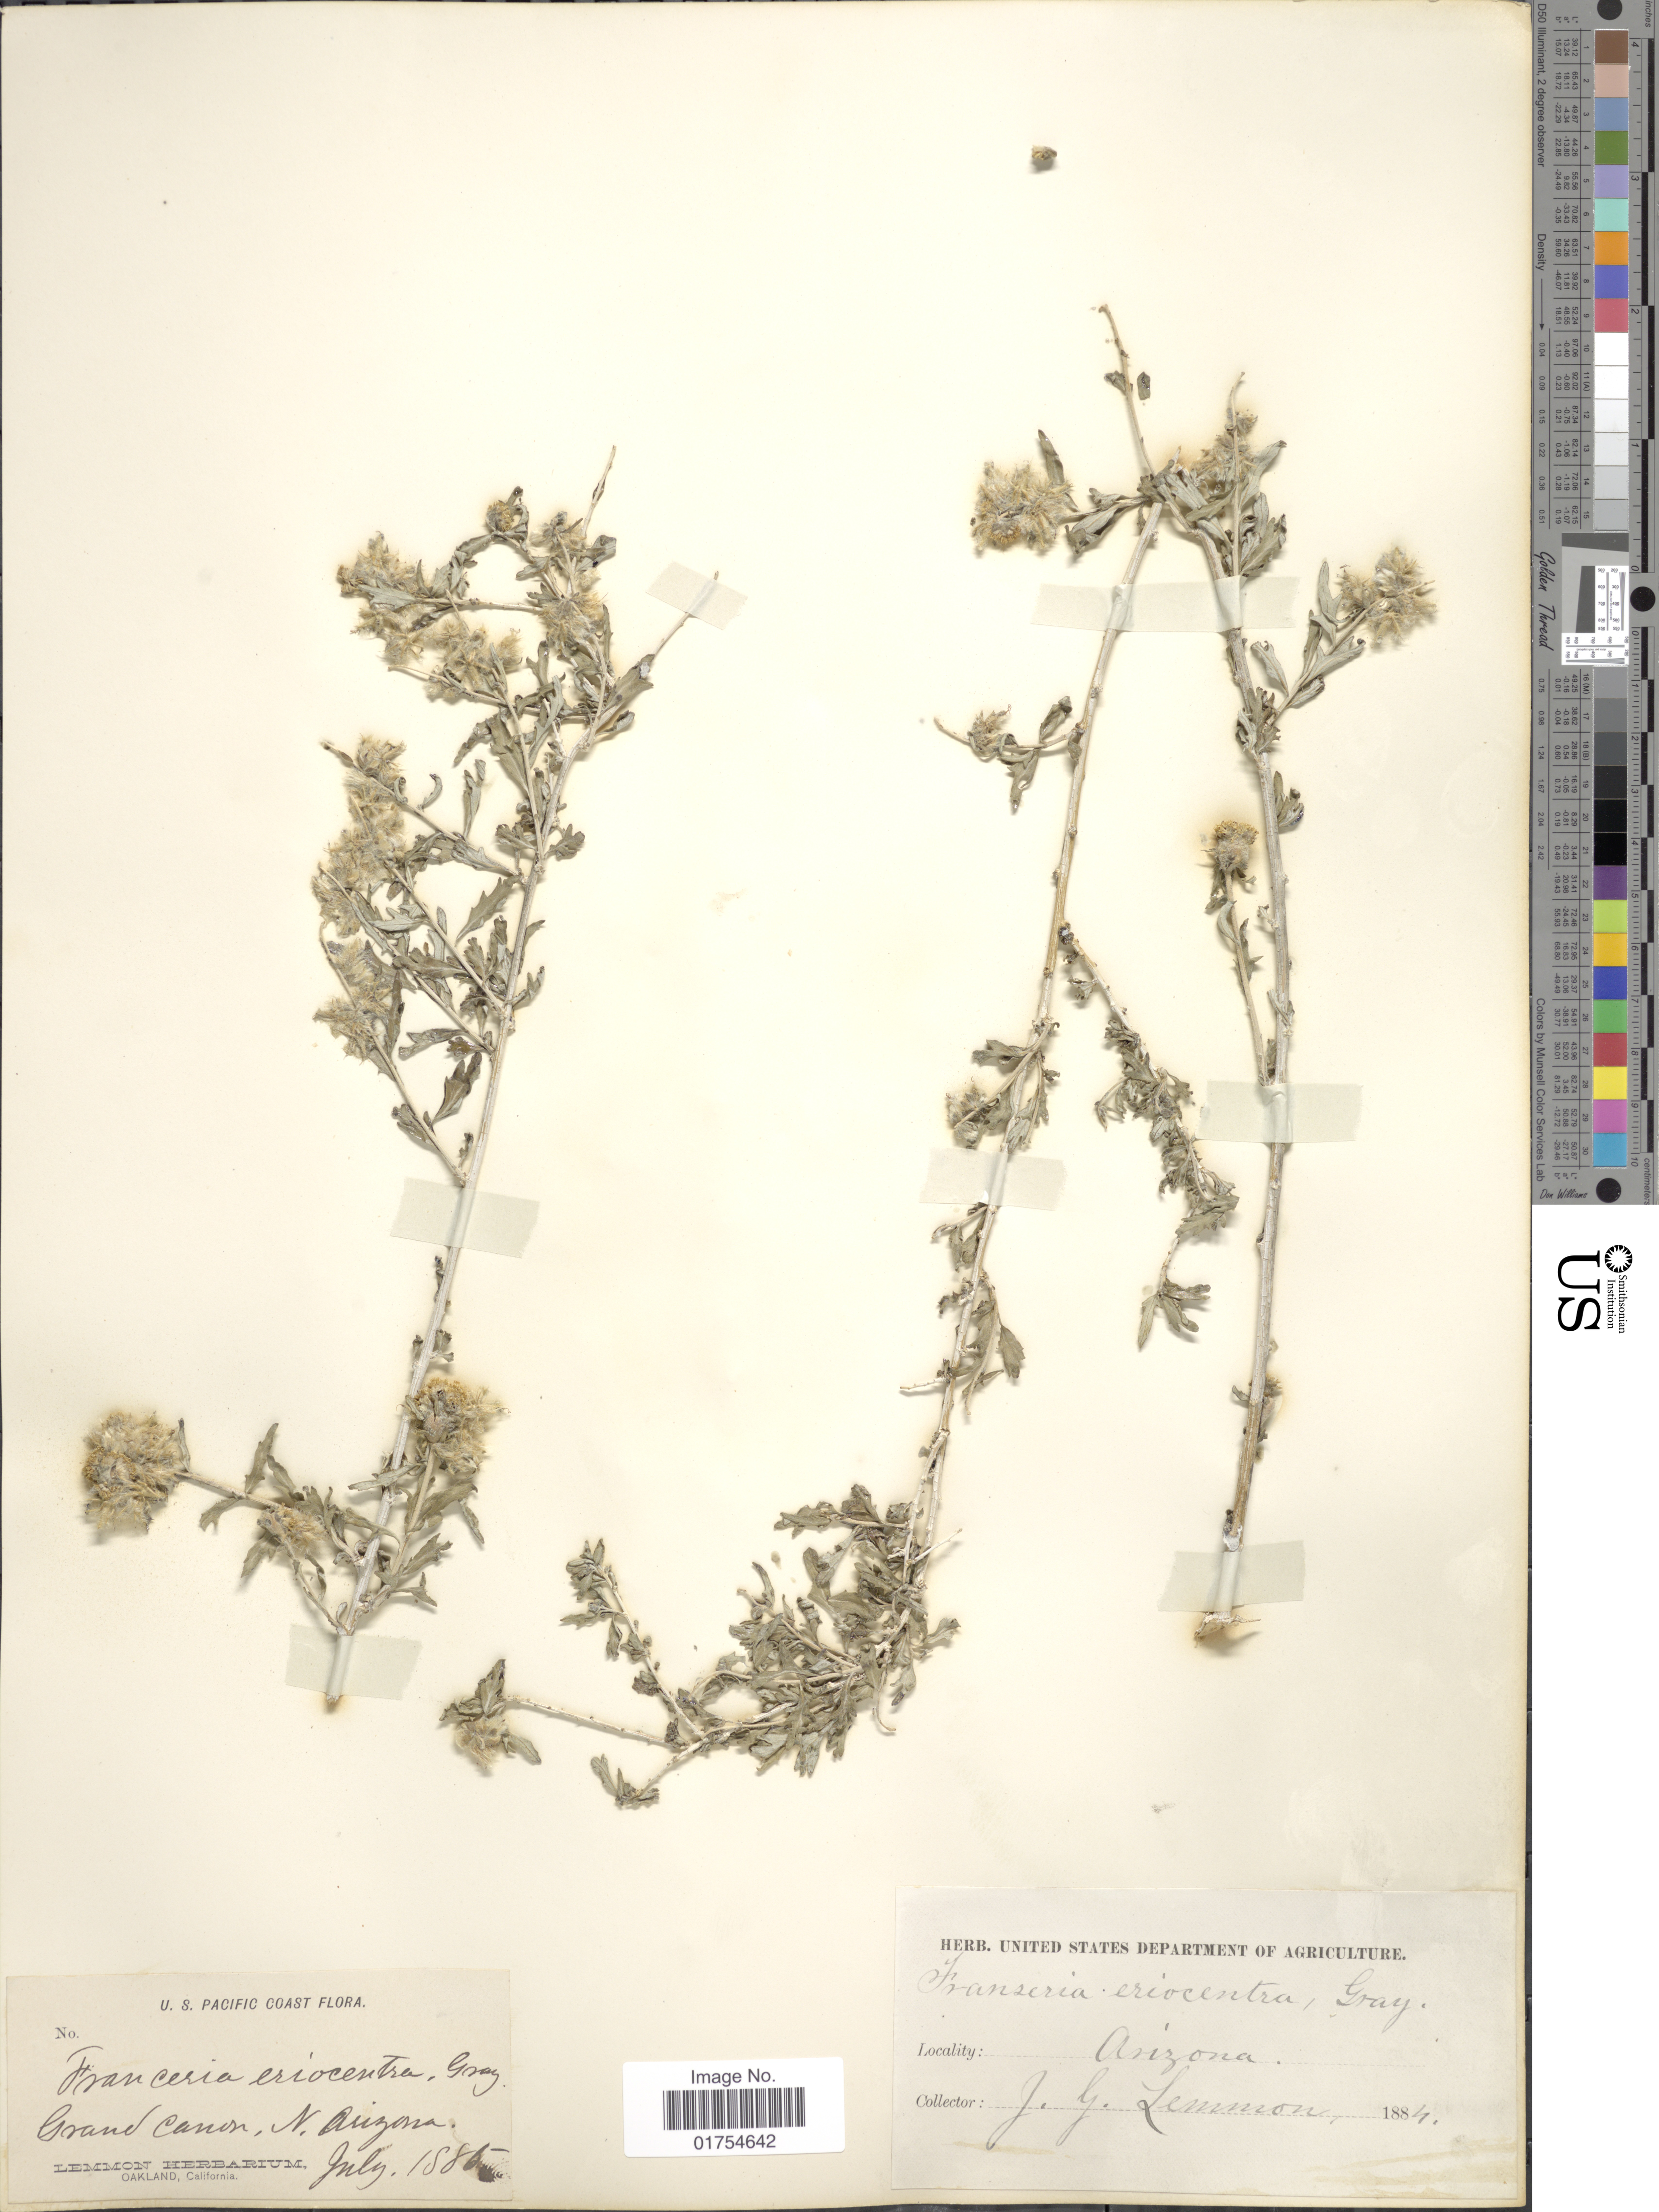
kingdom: Plantae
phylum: Tracheophyta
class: Magnoliopsida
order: Asterales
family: Asteraceae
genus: Franseria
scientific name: Franseria eriocentra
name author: A. Gray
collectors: J. Lemmon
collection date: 1884-07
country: United States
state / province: Arizona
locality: Grand Canon, N. Arizona